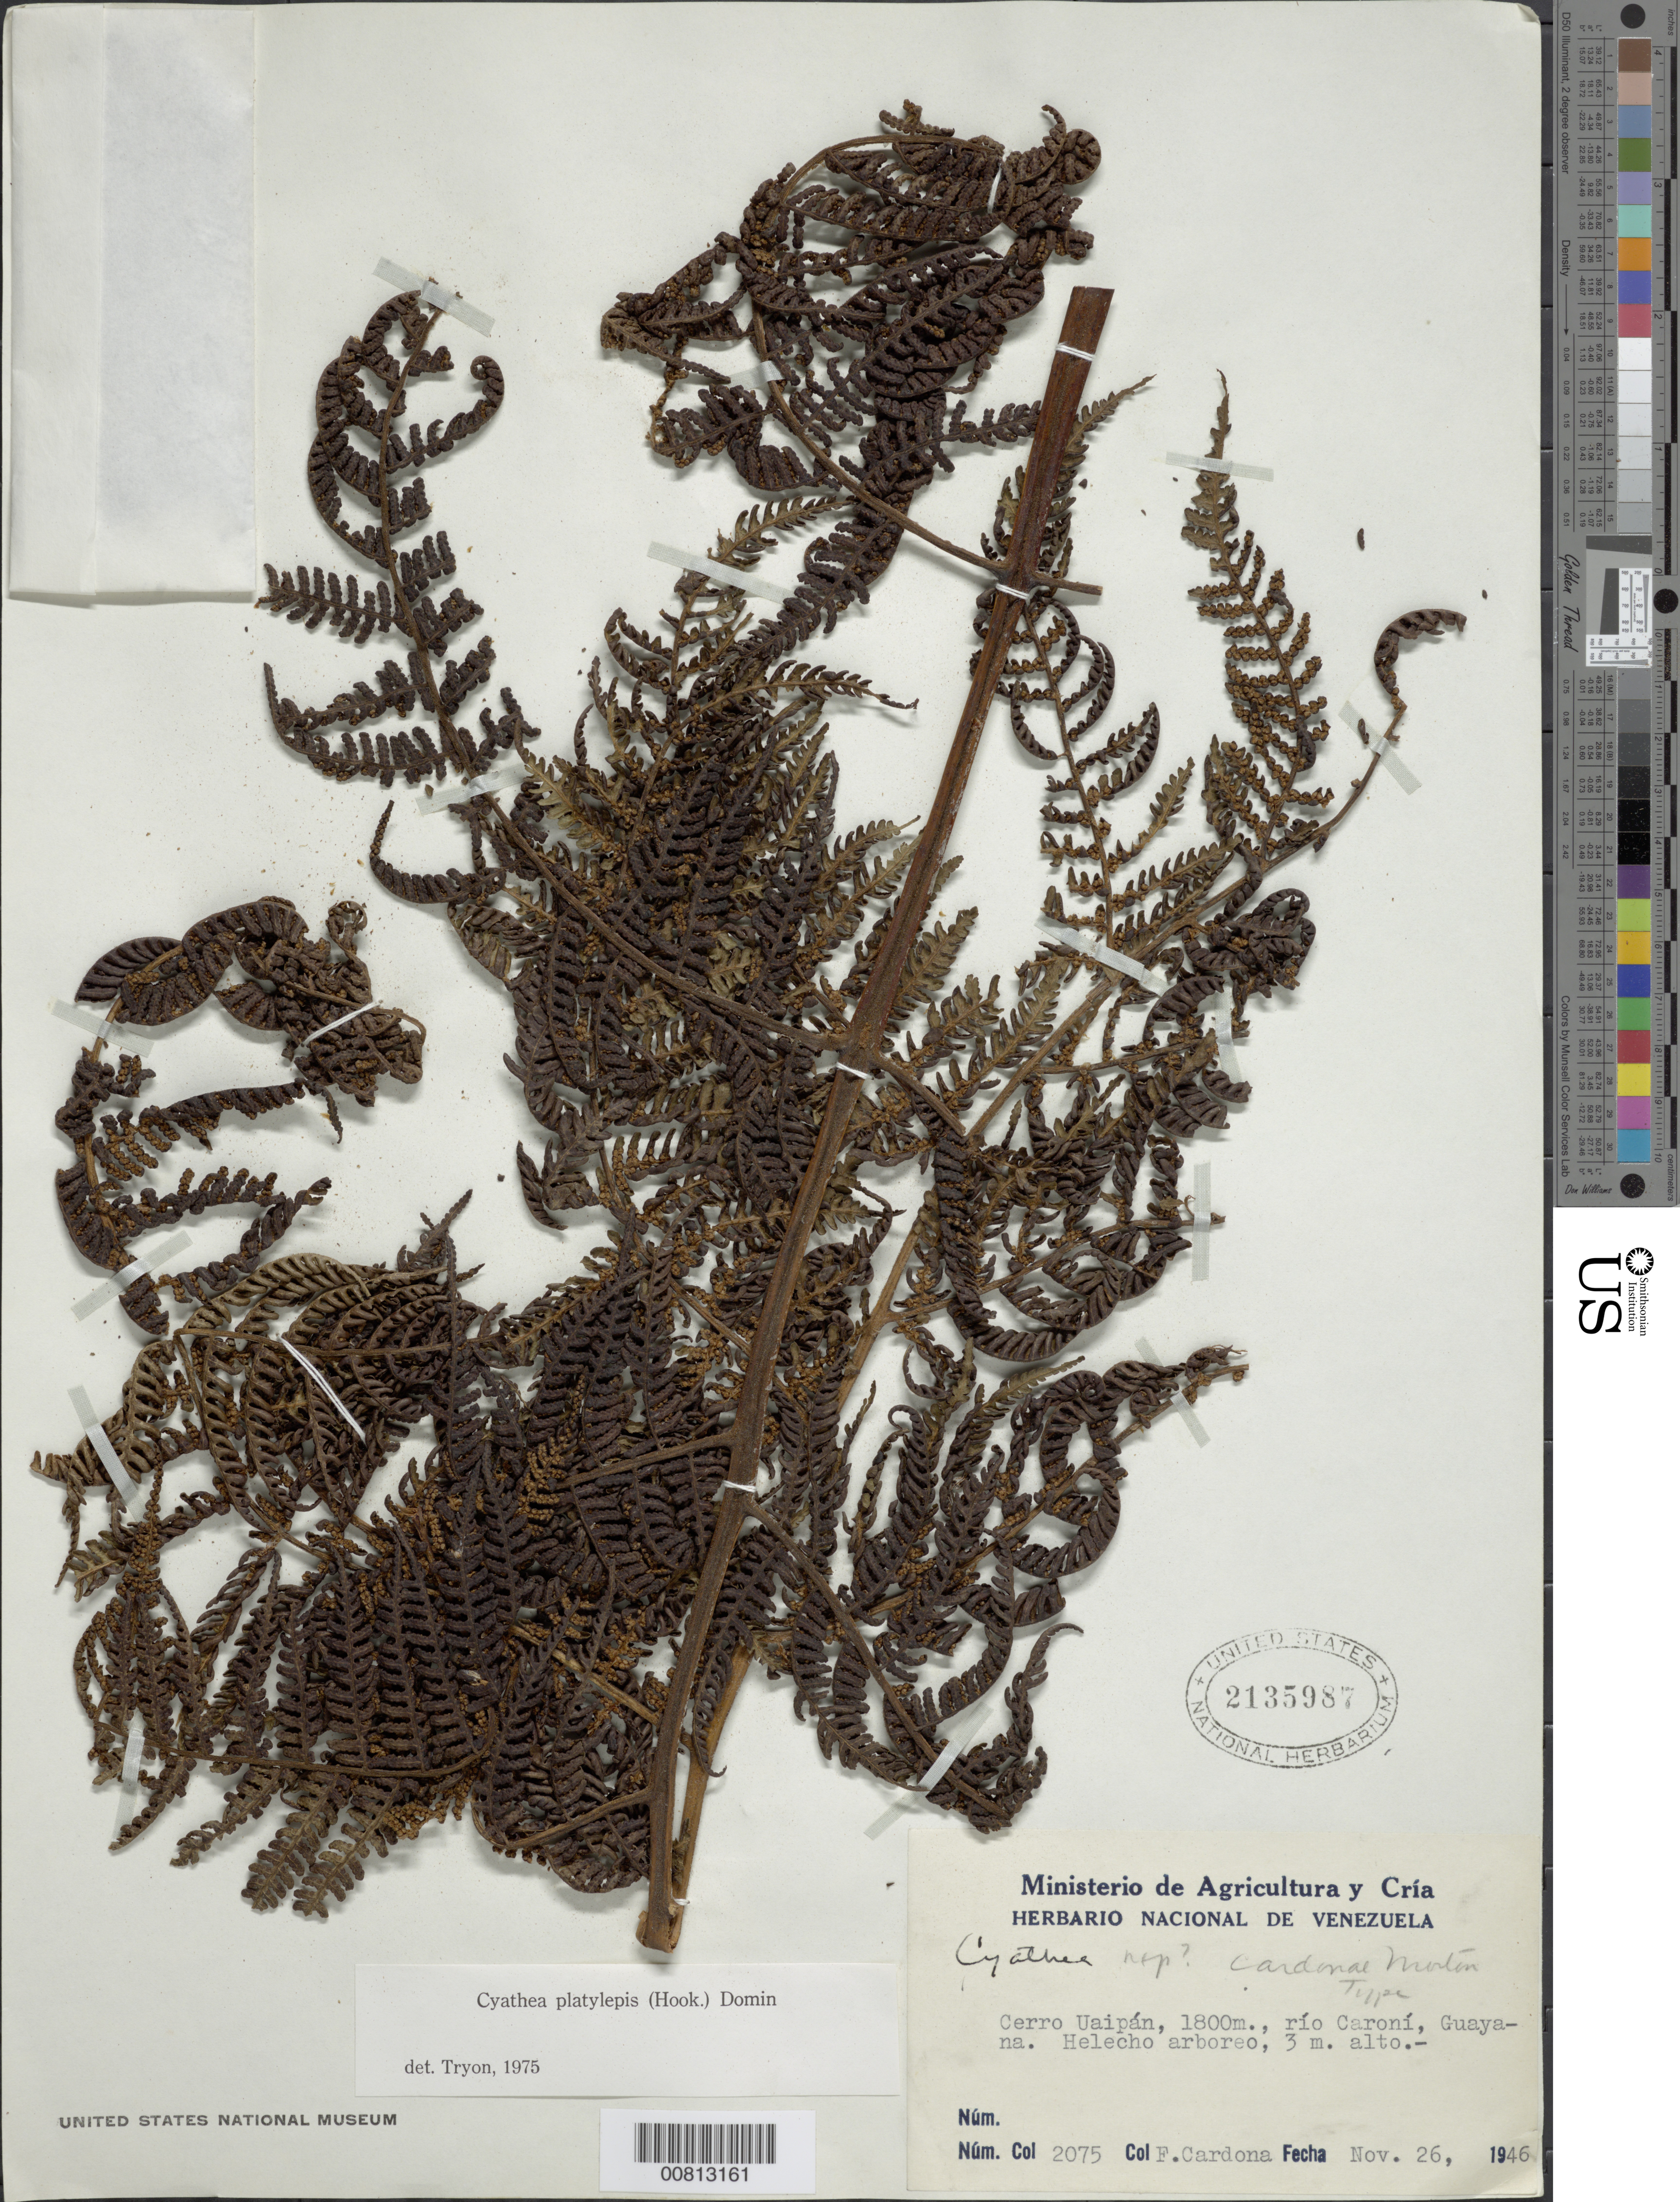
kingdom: Plantae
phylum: Tracheophyta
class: Polypodiopsida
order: Cyatheales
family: Cyatheaceae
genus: Cyathea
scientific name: Cyathea platylepis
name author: (Hook.) Domin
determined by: Tryon, --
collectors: F. Cardona Puig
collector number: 2075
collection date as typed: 26-Nov-46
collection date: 1946-11-26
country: Venezuela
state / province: Bolívar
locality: Cerro Uaipán, Río Caroní; Guayana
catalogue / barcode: US 2135987